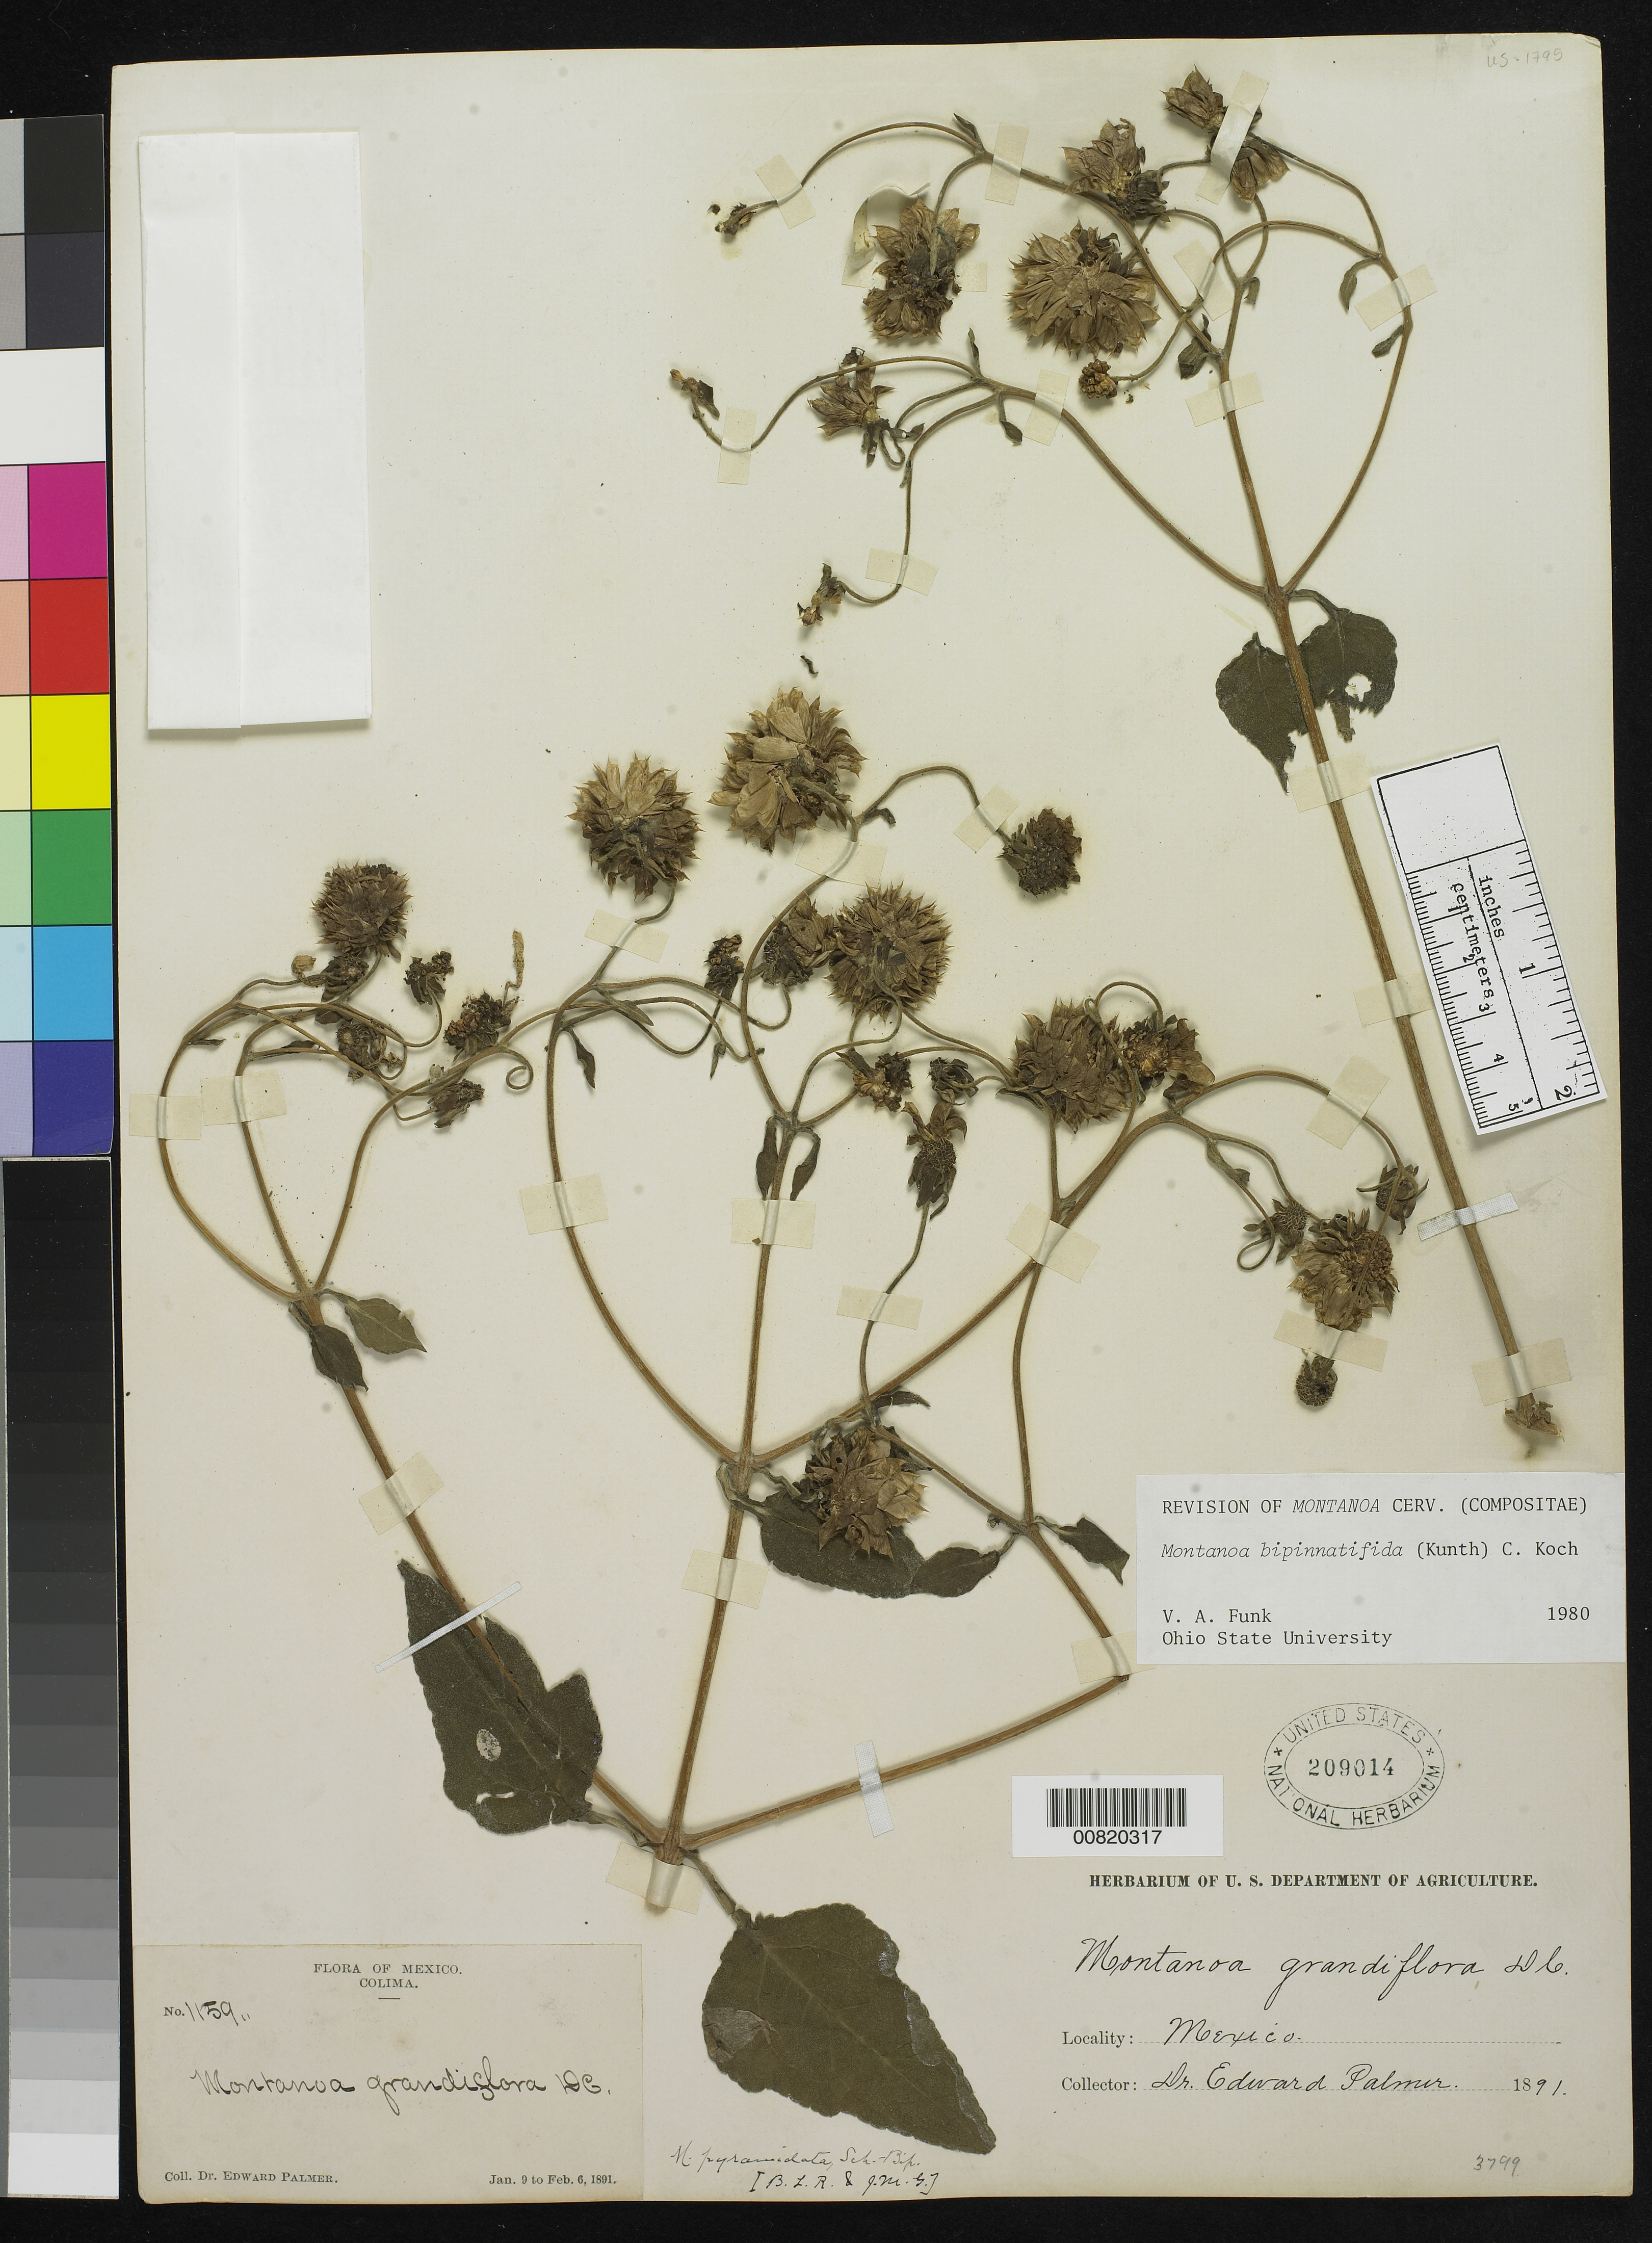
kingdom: Plantae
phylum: Tracheophyta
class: Magnoliopsida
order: Asterales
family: Asteraceae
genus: Montanoa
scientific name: Montanoa bipinnatifida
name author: (Kunth) C. Koch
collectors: E. Palmer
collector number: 1159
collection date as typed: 09 Jan 1891 to 06 Feb 1891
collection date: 1891-01-09/1891-02-06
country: Mexico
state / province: Colima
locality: Colima.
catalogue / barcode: US 209014